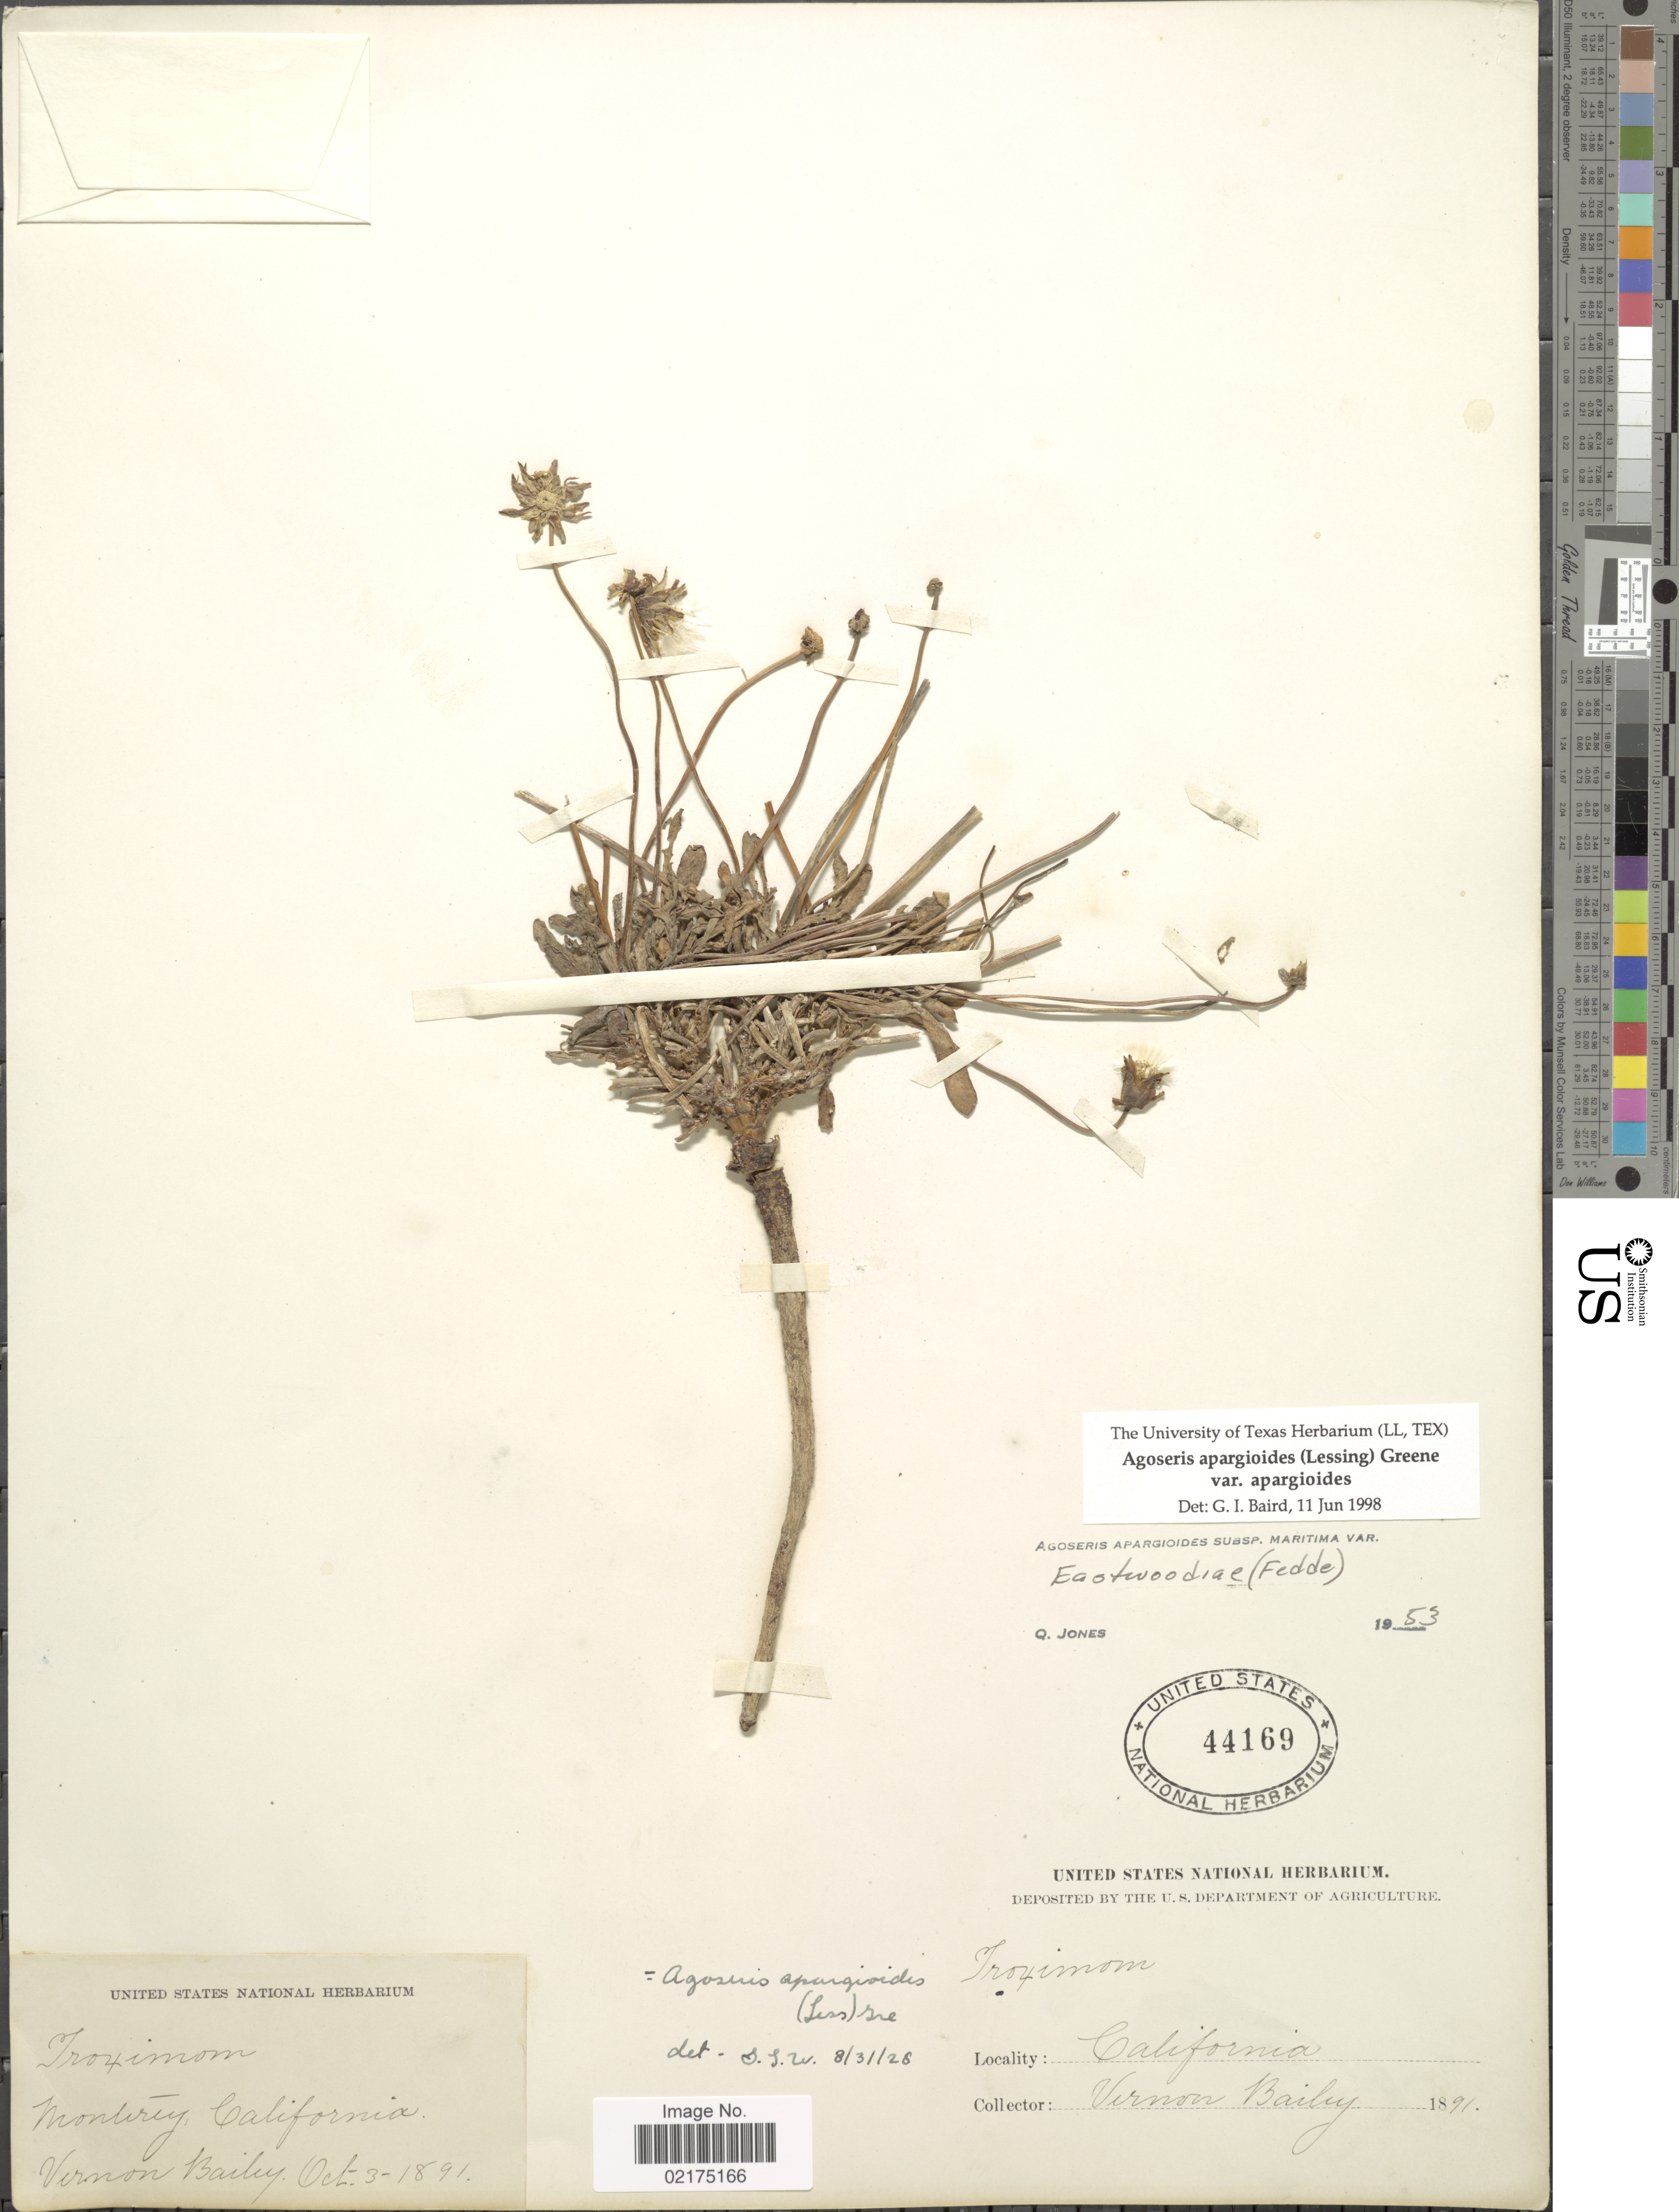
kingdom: Plantae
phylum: Tracheophyta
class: Magnoliopsida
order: Asterales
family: Asteraceae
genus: Agoseris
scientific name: Agoseris apargioides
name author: (Less.) Greene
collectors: V. O. Bailey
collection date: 1891-10-03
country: United States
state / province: California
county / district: Monterey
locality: Monterey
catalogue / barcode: US 44169